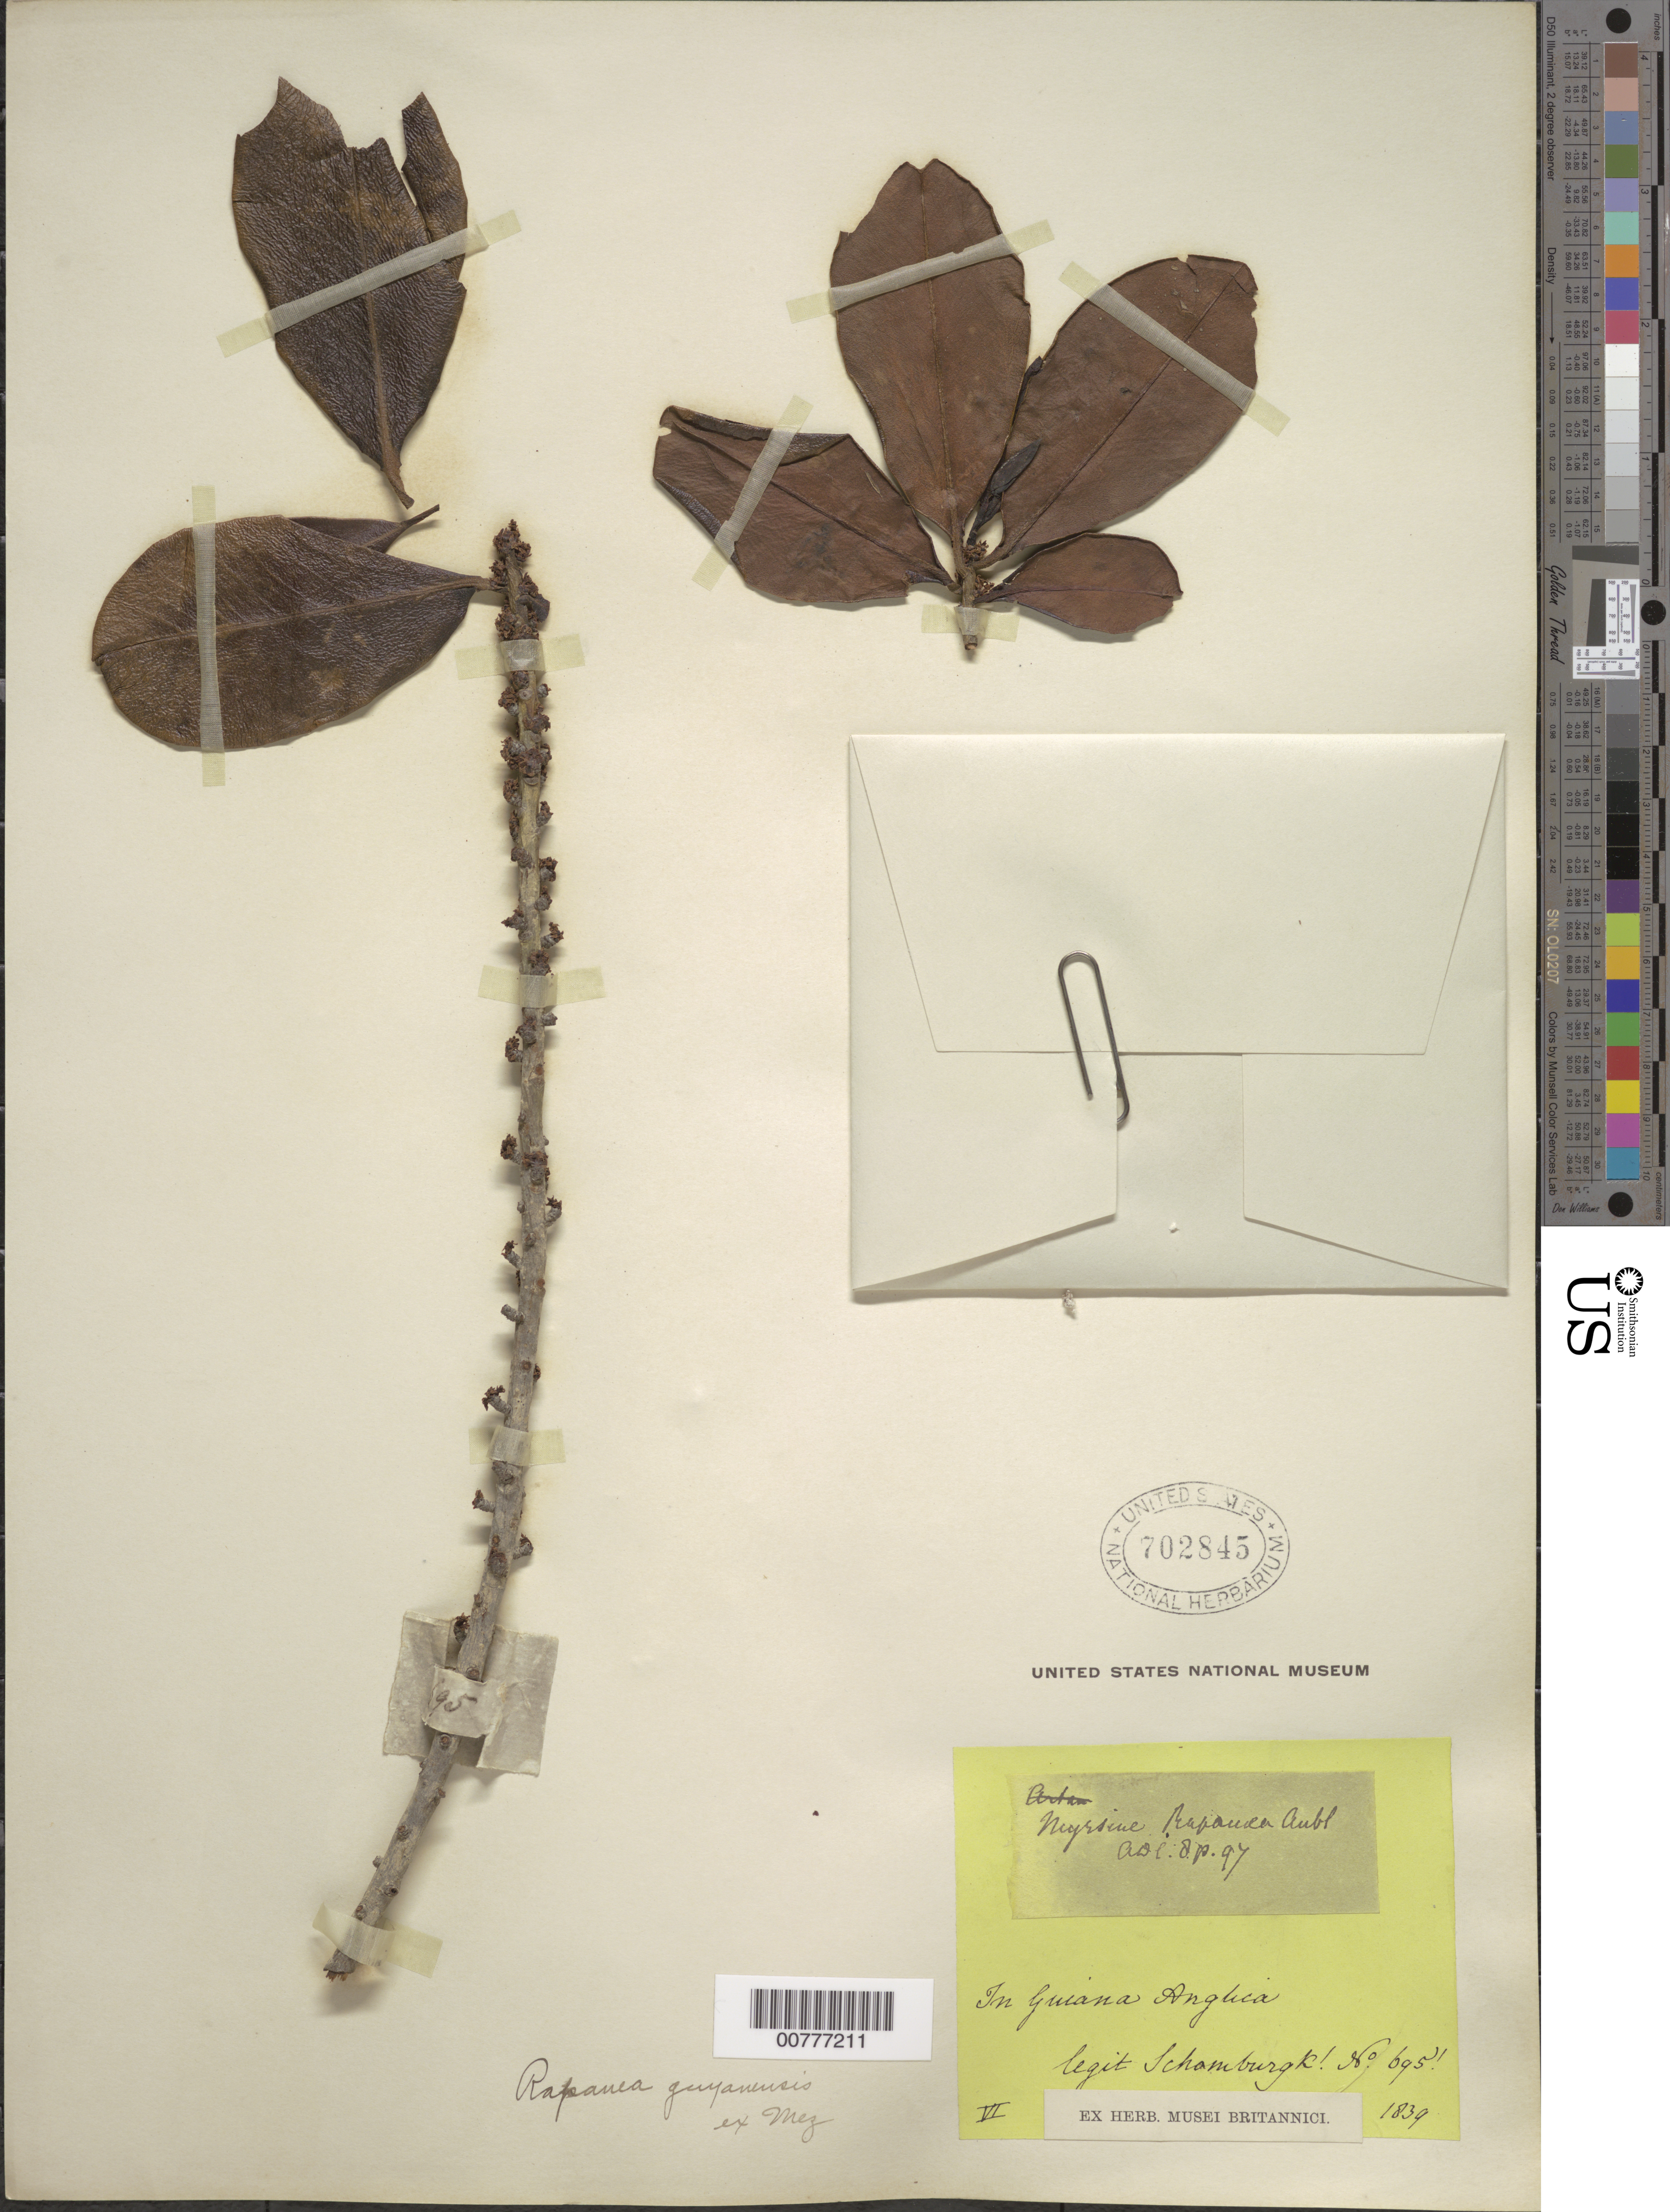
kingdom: Plantae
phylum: Tracheophyta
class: Magnoliopsida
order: Ericales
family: Primulaceae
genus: Rapanea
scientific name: Rapanea guianensis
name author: Aubl.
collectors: R. H. Schomburgk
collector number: I 695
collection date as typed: June 1839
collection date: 1839-06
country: Guyana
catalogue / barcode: US 702845